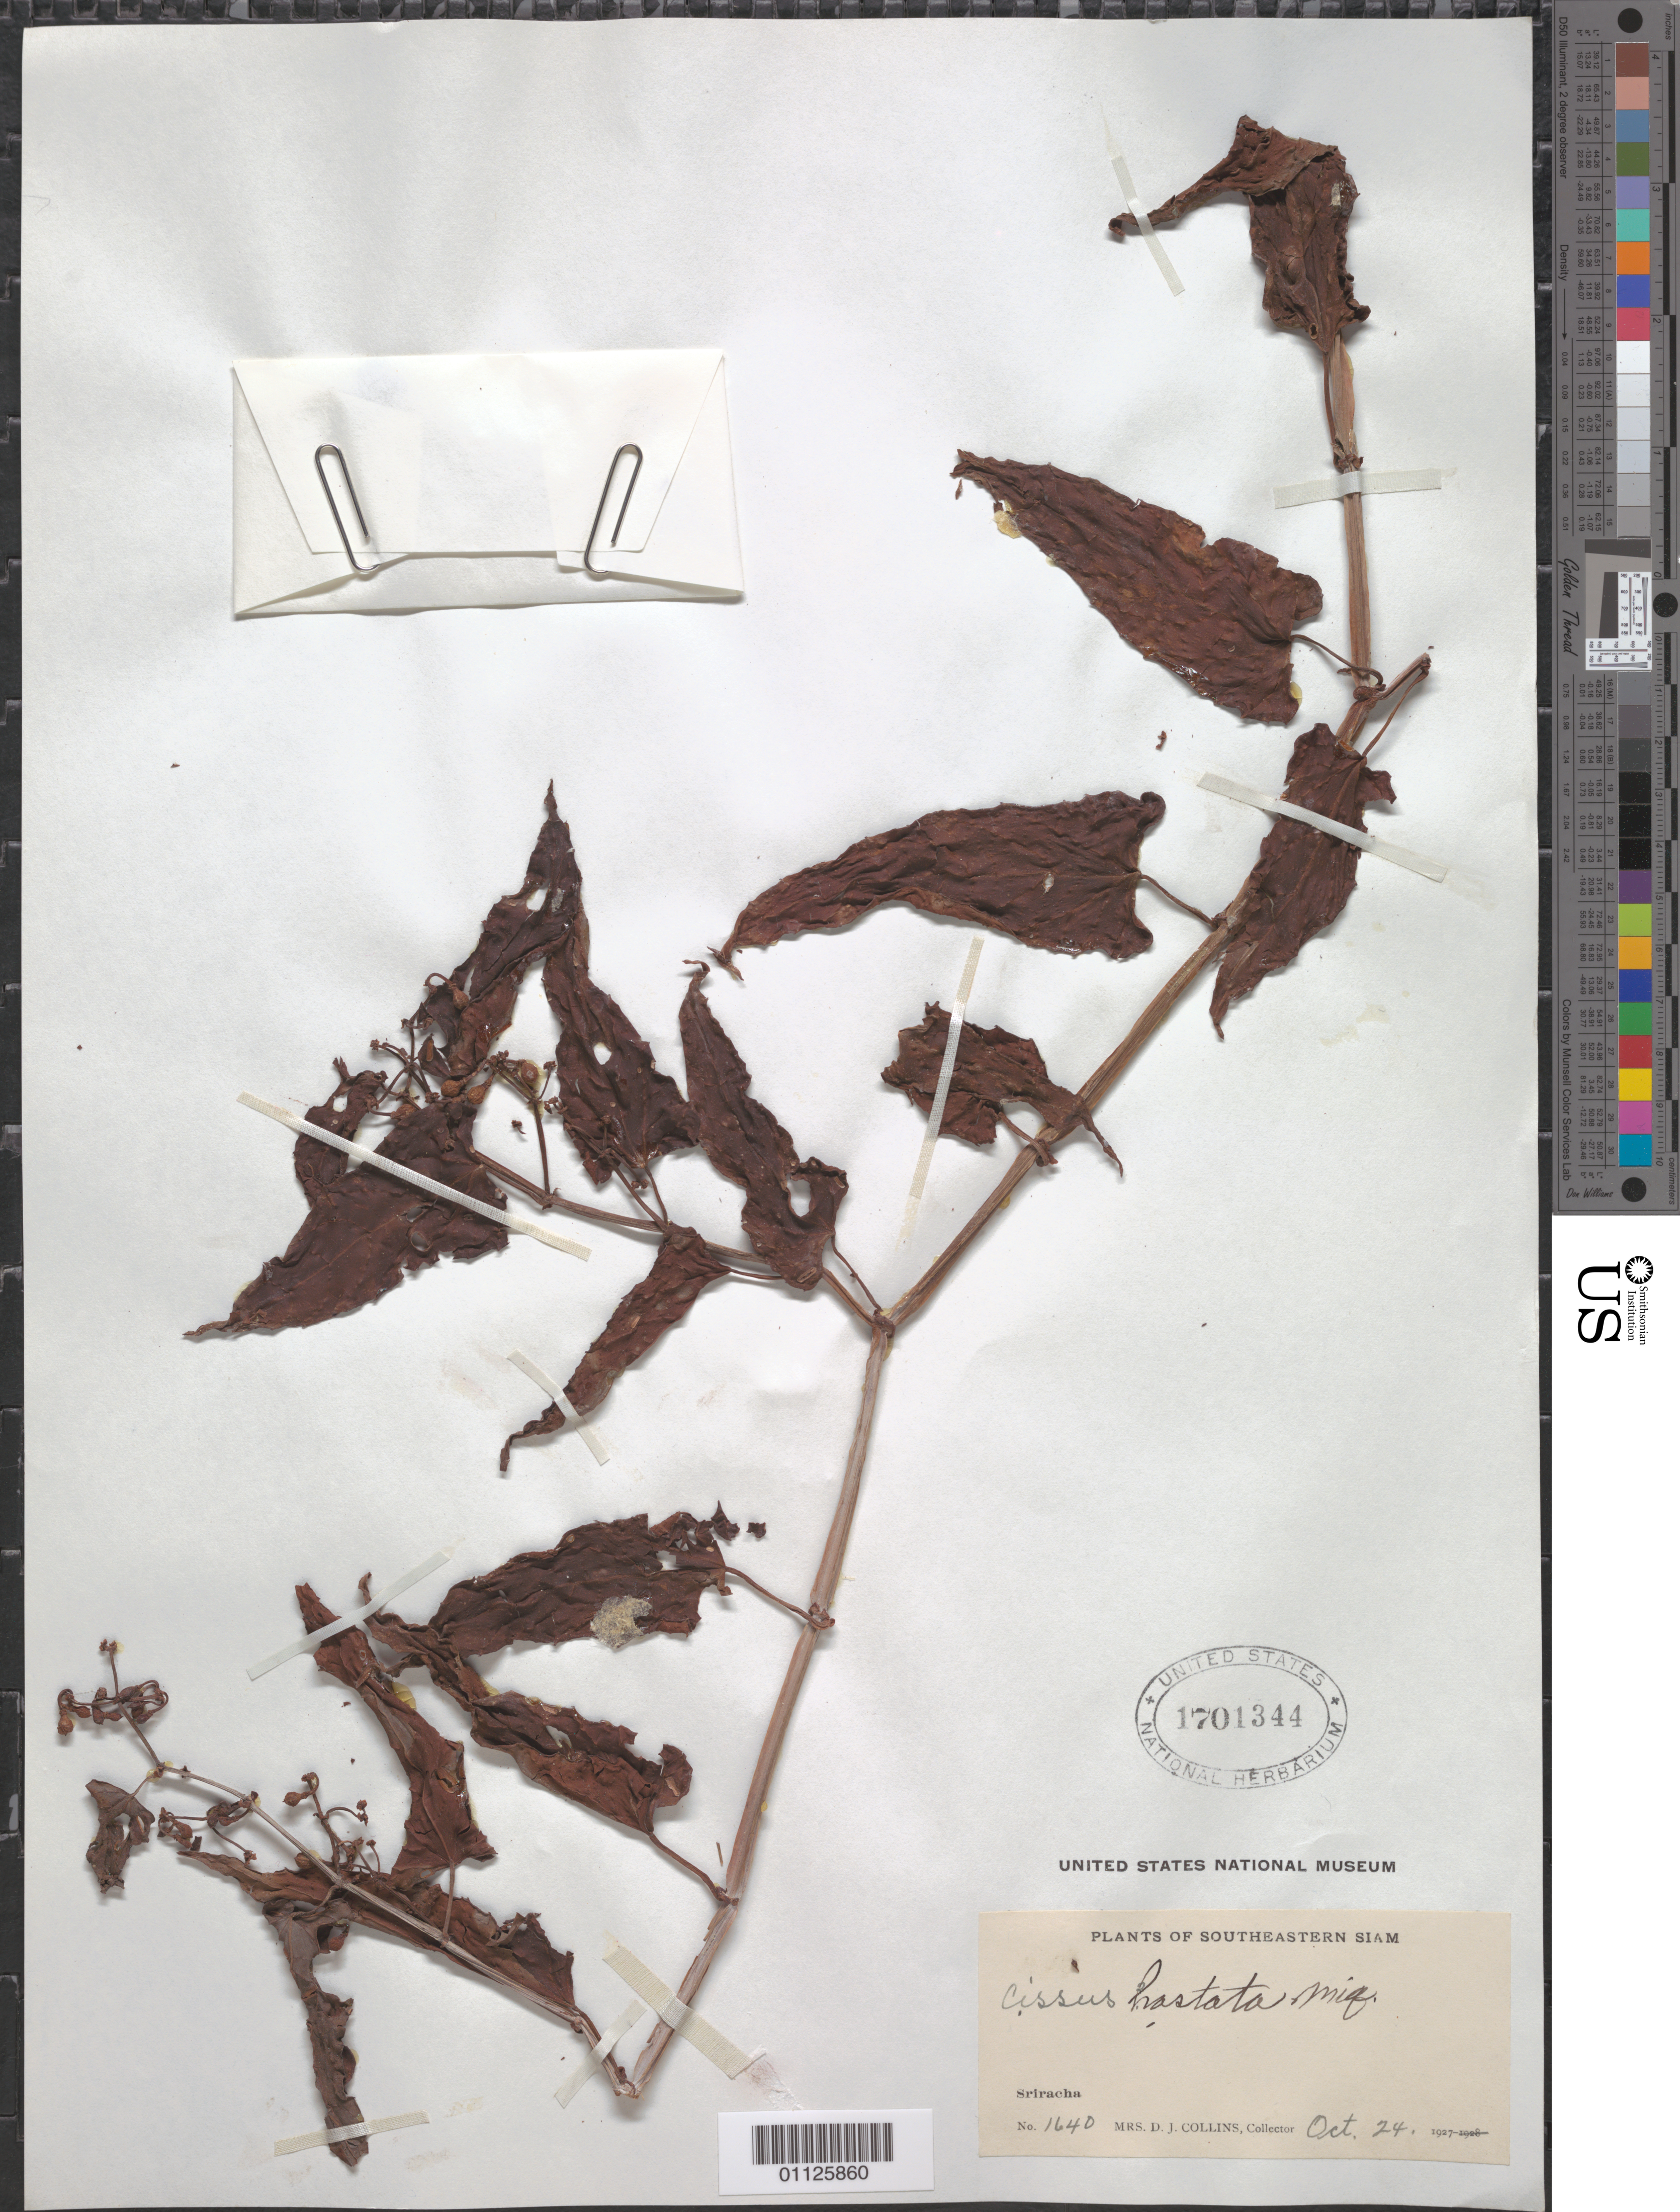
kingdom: Plantae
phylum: Tracheophyta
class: Magnoliopsida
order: Vitales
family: Vitaceae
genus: Cissus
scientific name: Cissus hastata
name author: Miq.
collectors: Mrs. D. J. Collins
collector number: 1640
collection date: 1927-10-24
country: Thailand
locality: Sriracha.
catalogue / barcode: US 1701344